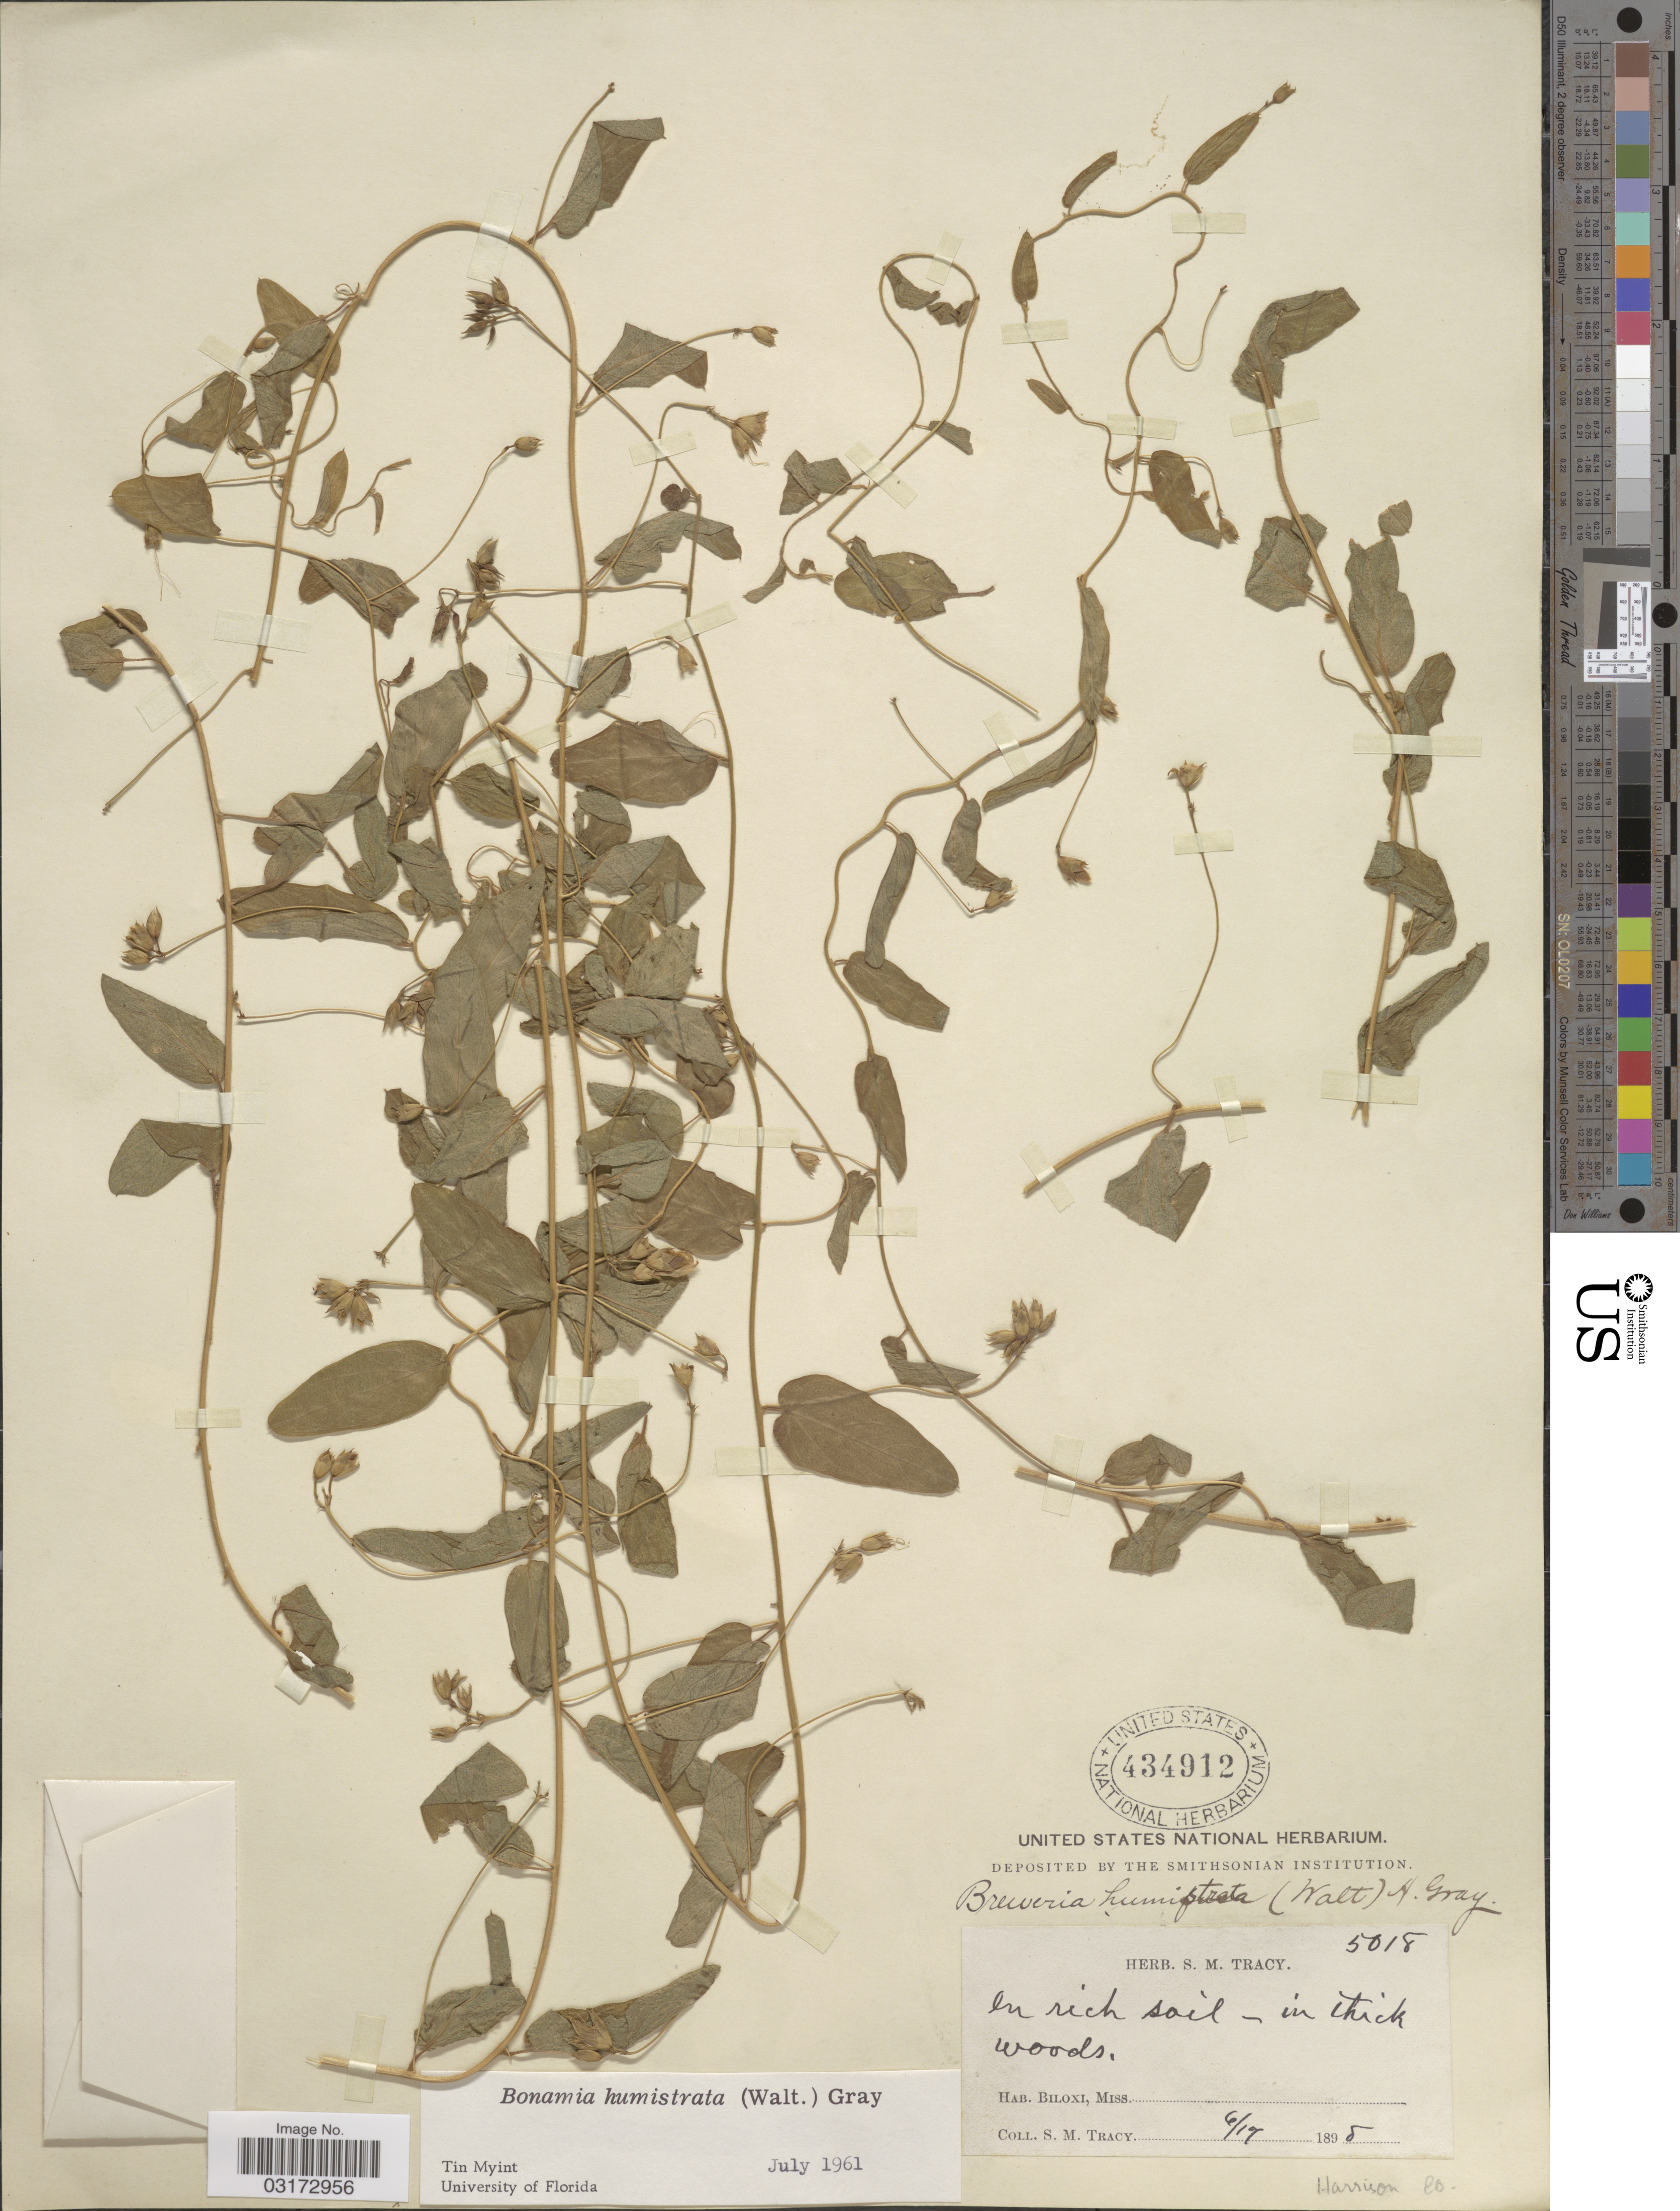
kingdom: Plantae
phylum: Tracheophyta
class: Magnoliopsida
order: Solanales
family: Convolvulaceae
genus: Stylisma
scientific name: Stylisma humistrata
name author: (Walter) Chapm.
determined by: Strong, Mark T., (BOT), Smithsonian Institution - National Museum of Natural History (UNITED STATES)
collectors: S. M. Tracy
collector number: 5018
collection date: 1898-06-17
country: United States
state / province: Mississippi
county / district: Harrison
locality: Biloxi, Harrison Co.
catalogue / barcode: US 434912